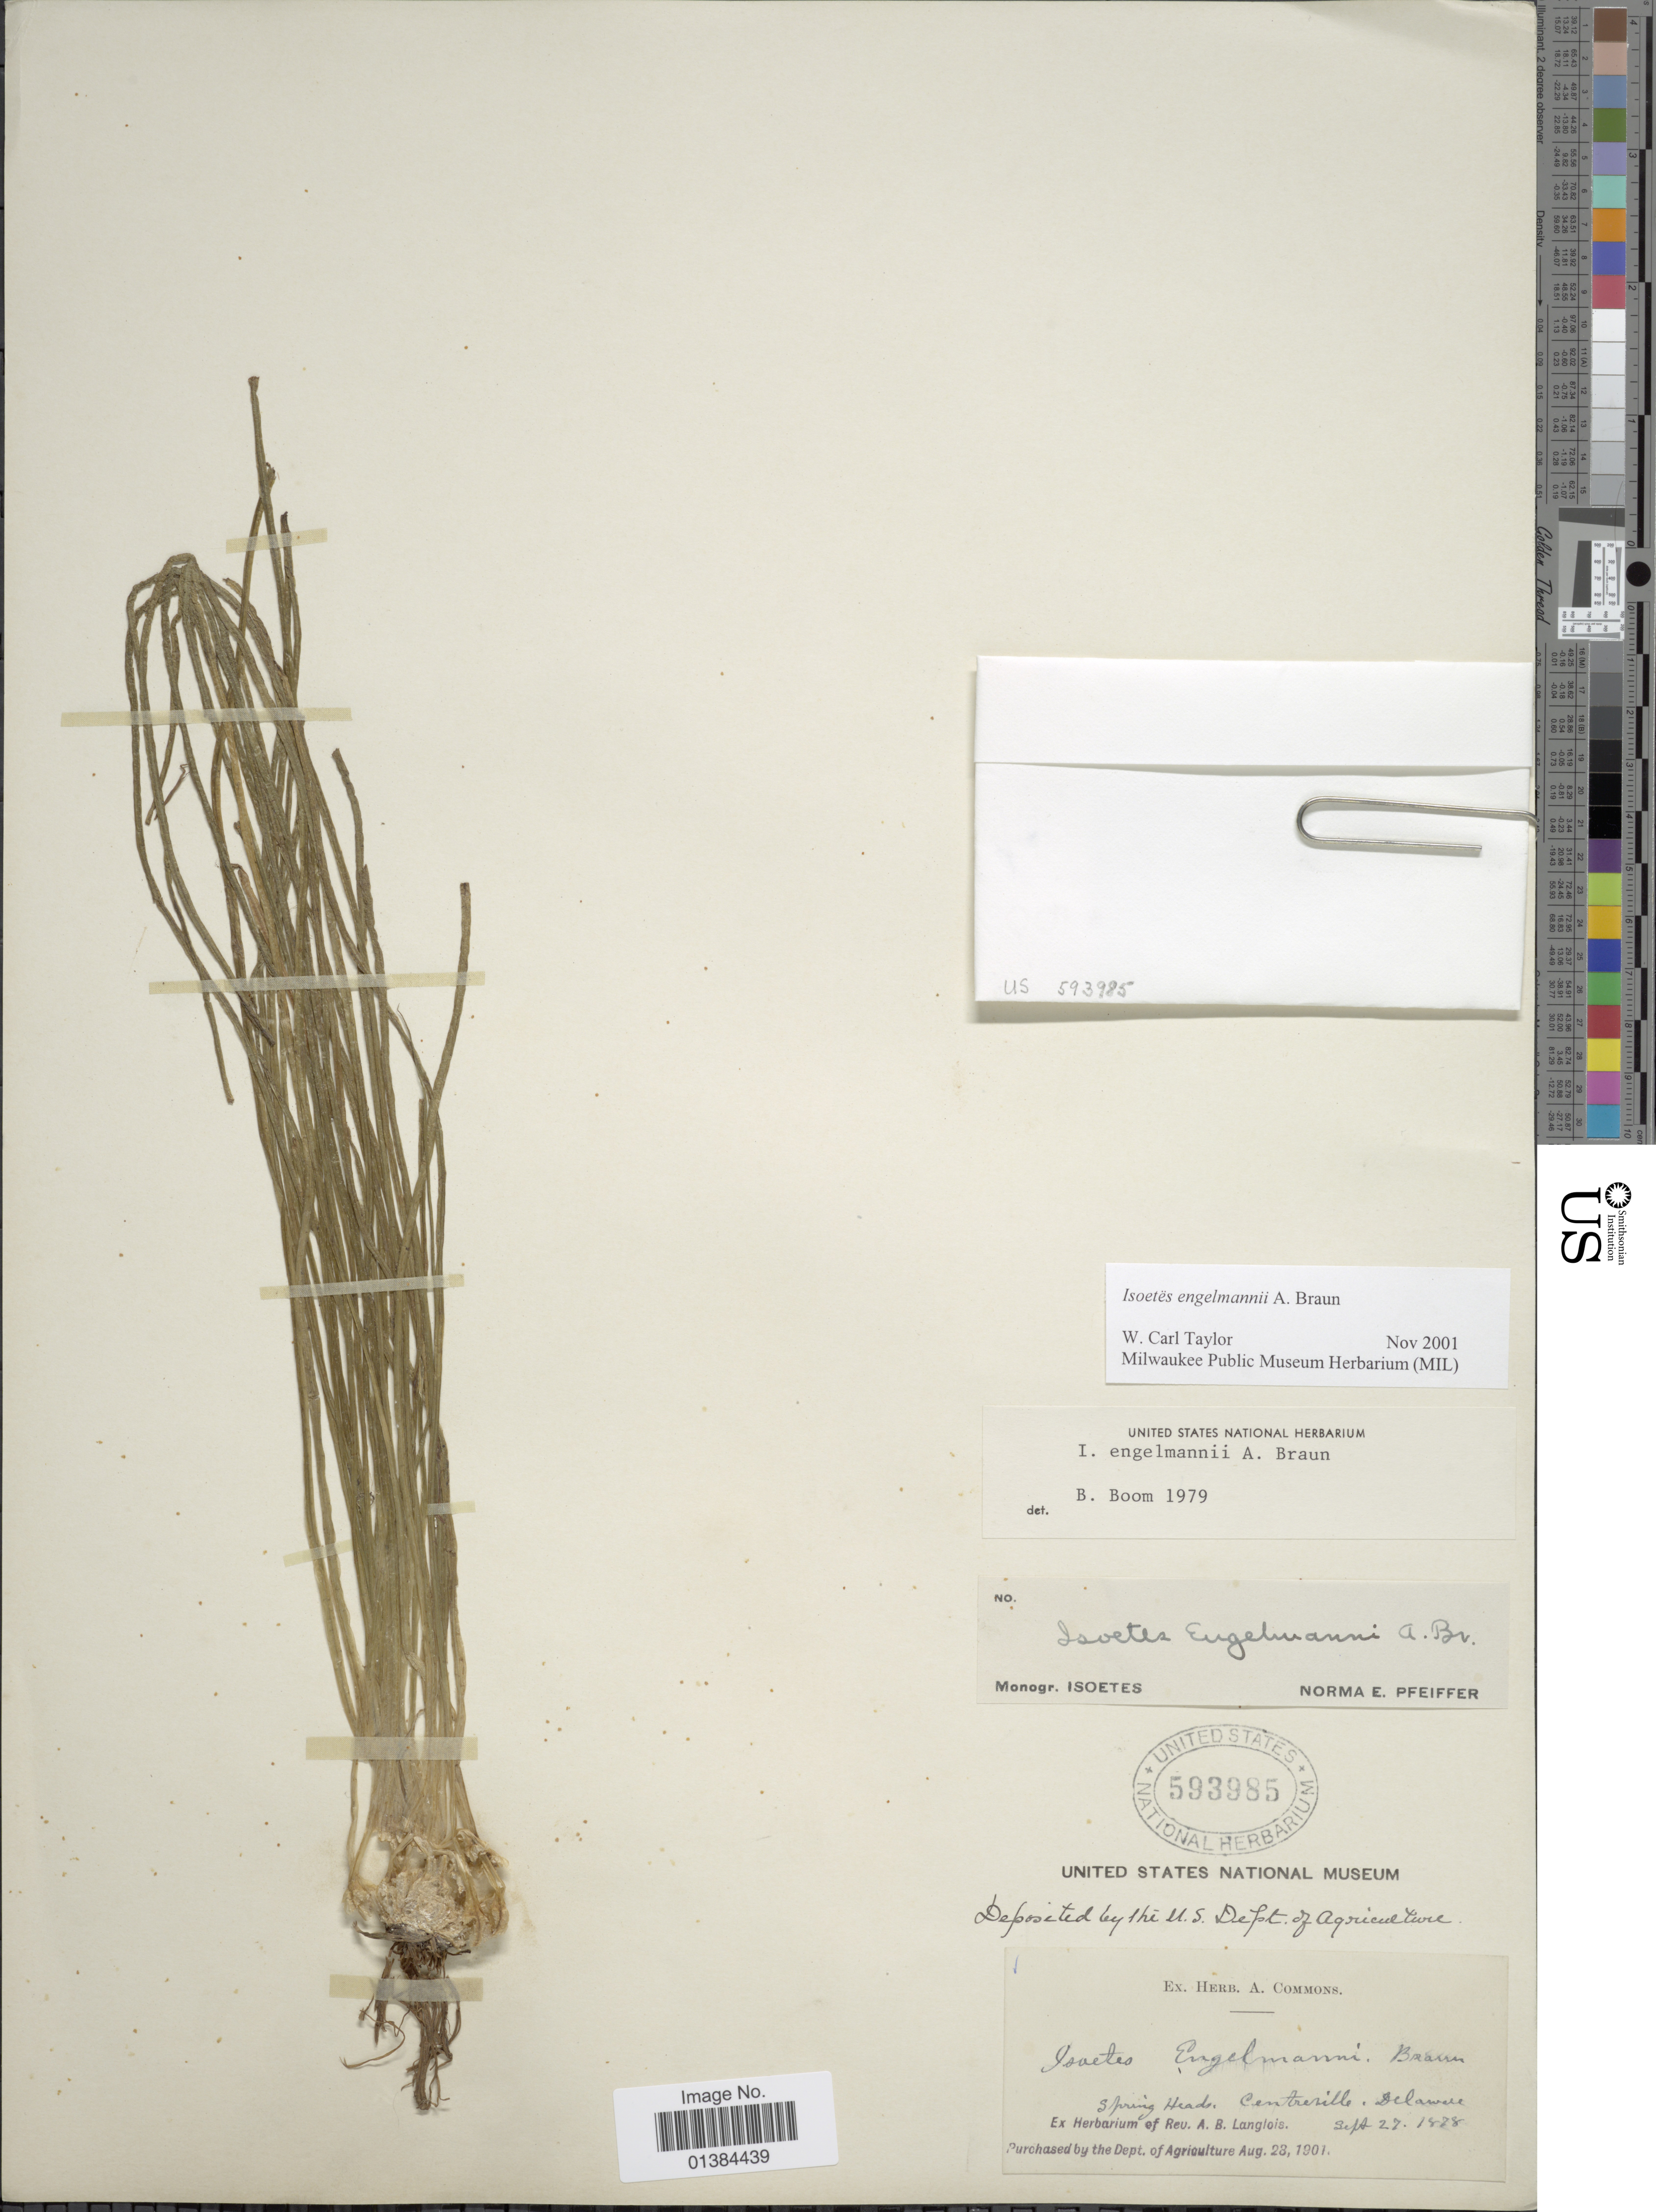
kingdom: Plantae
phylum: Tracheophyta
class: Lycopodiopsida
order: Isoetales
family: Isoetaceae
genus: Isoetes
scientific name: Isoetes engelmannii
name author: A. Braun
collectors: ex herb. A. Commons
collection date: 1878-09-27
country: United States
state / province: Delaware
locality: Spring Heads. Centreville.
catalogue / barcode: US 593985